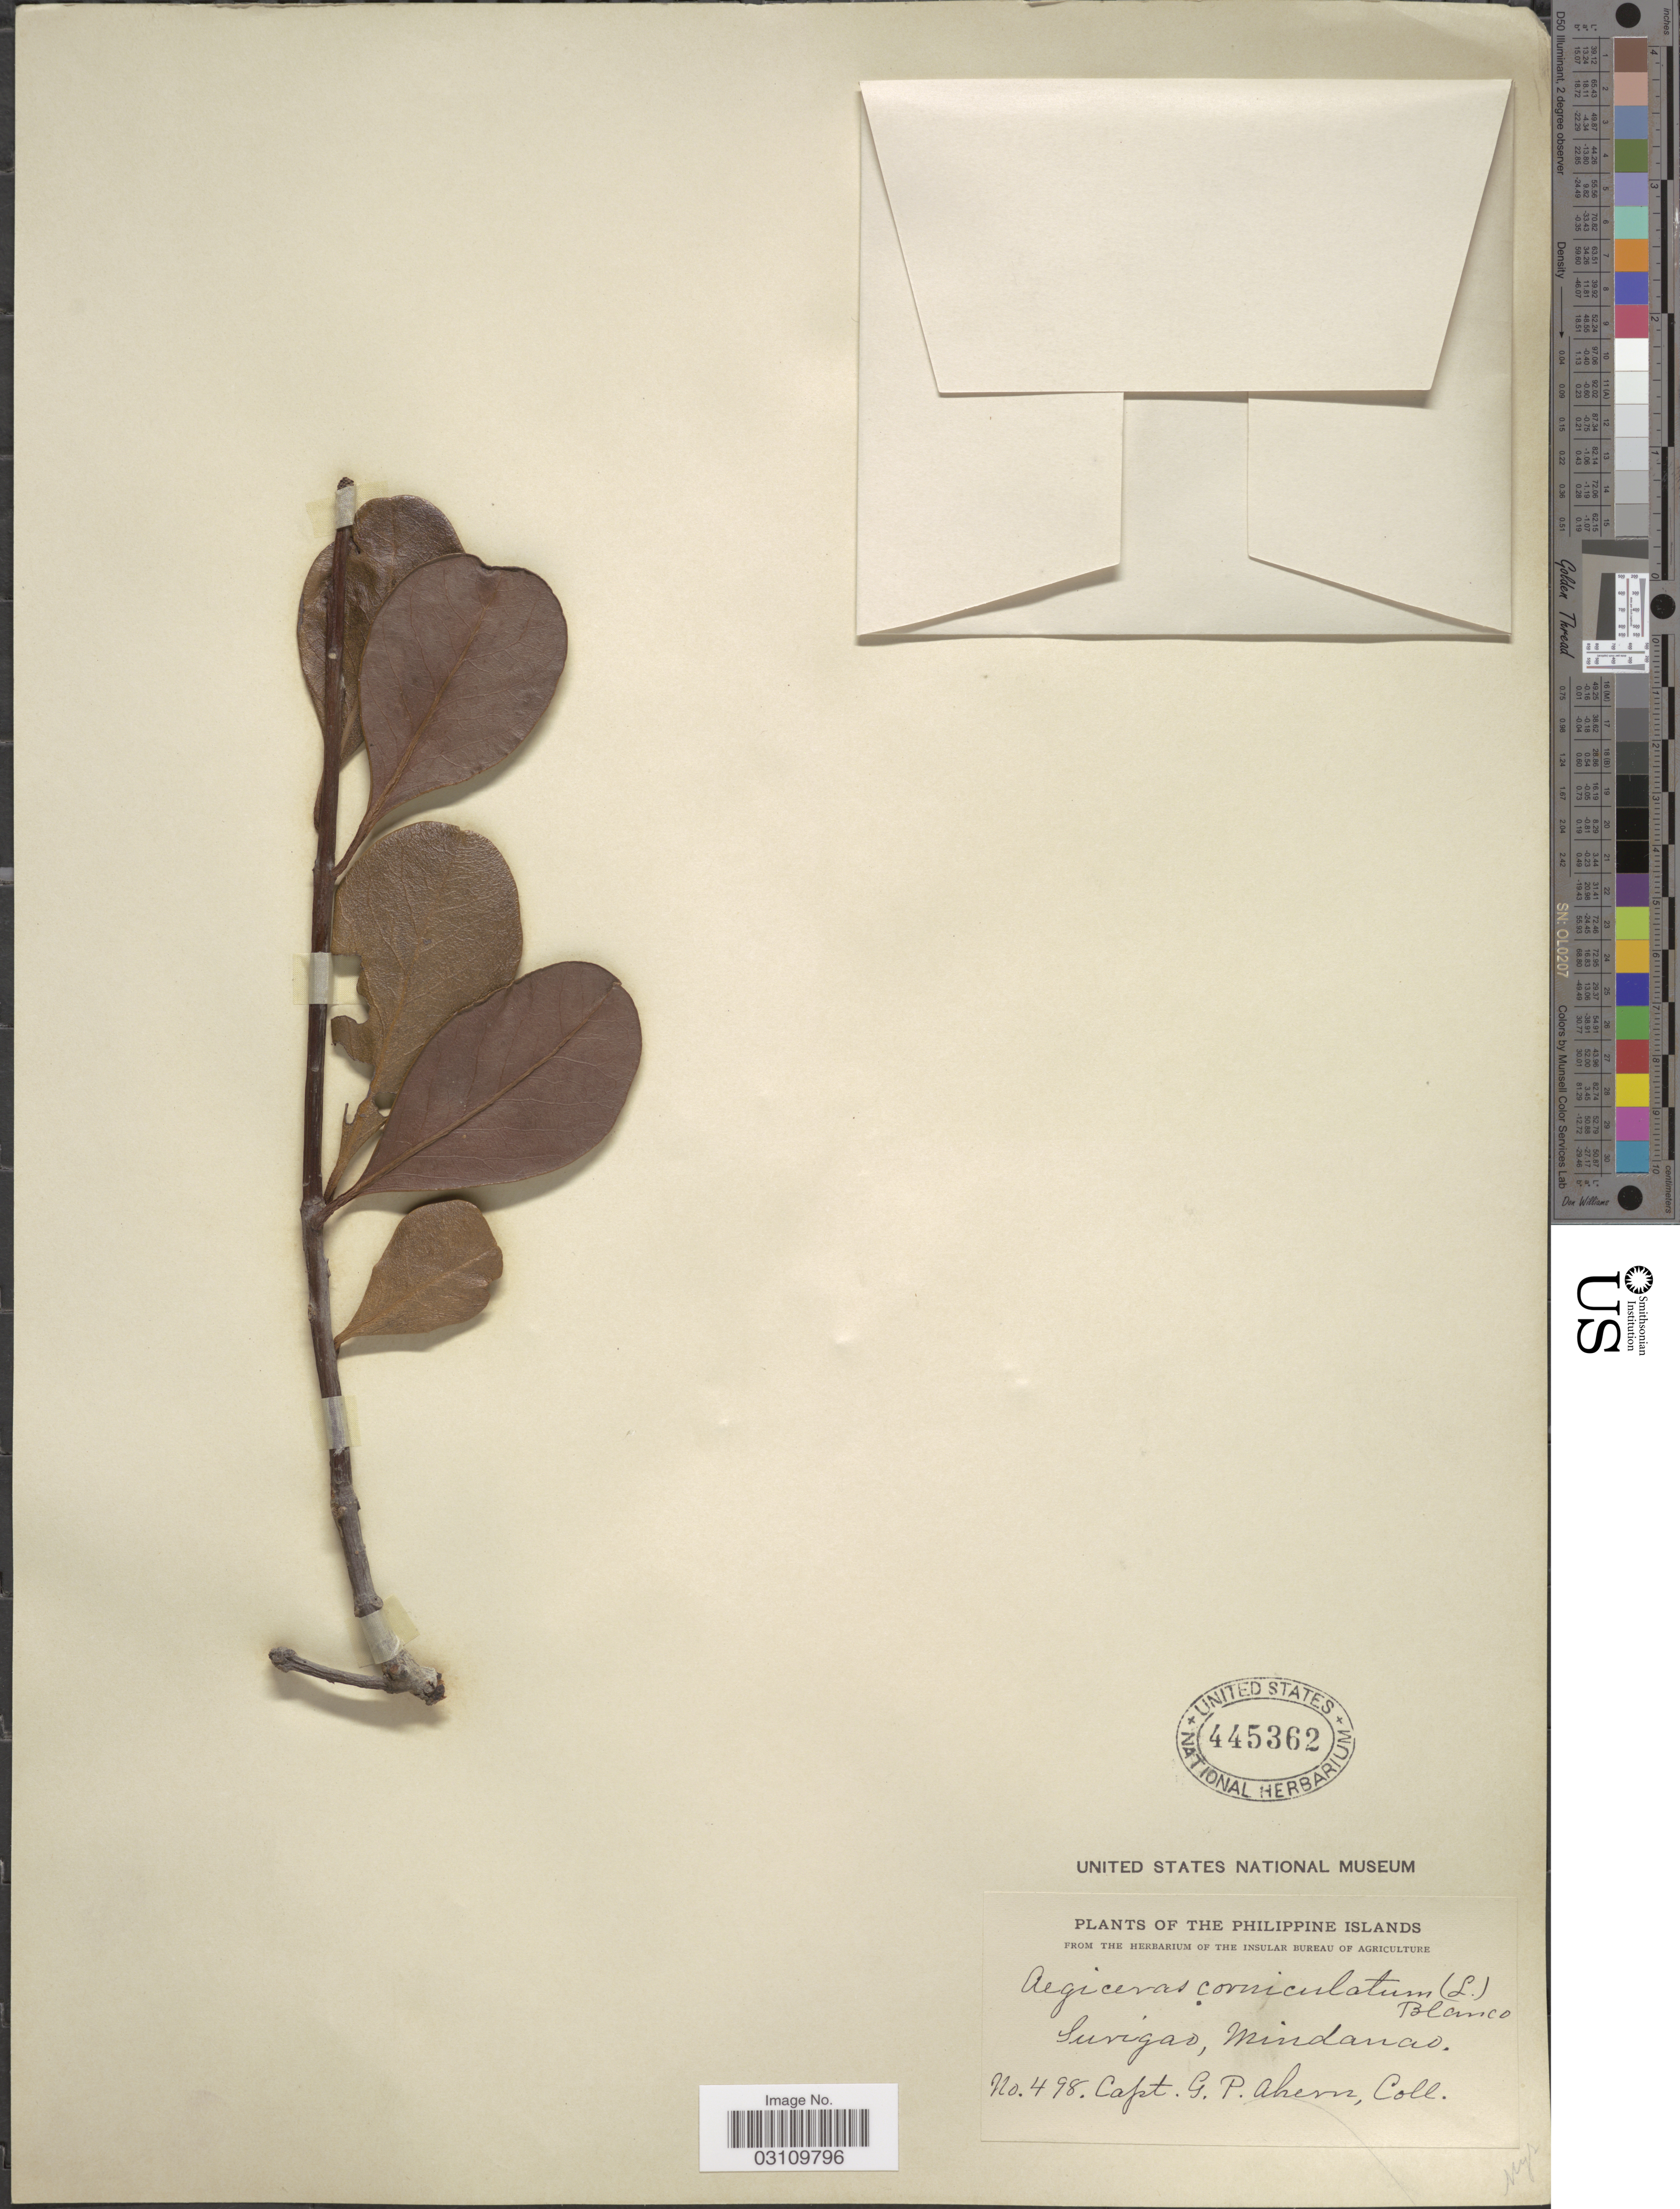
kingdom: Plantae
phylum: Tracheophyta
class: Magnoliopsida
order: Ericales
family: Primulaceae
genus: Aegiceras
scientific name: Aegiceras corniculatum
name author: (L.) Blanco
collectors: G. Ahern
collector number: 498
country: Philippines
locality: The Philippine Islands, Surigao, Mindanao.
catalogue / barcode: US 445362